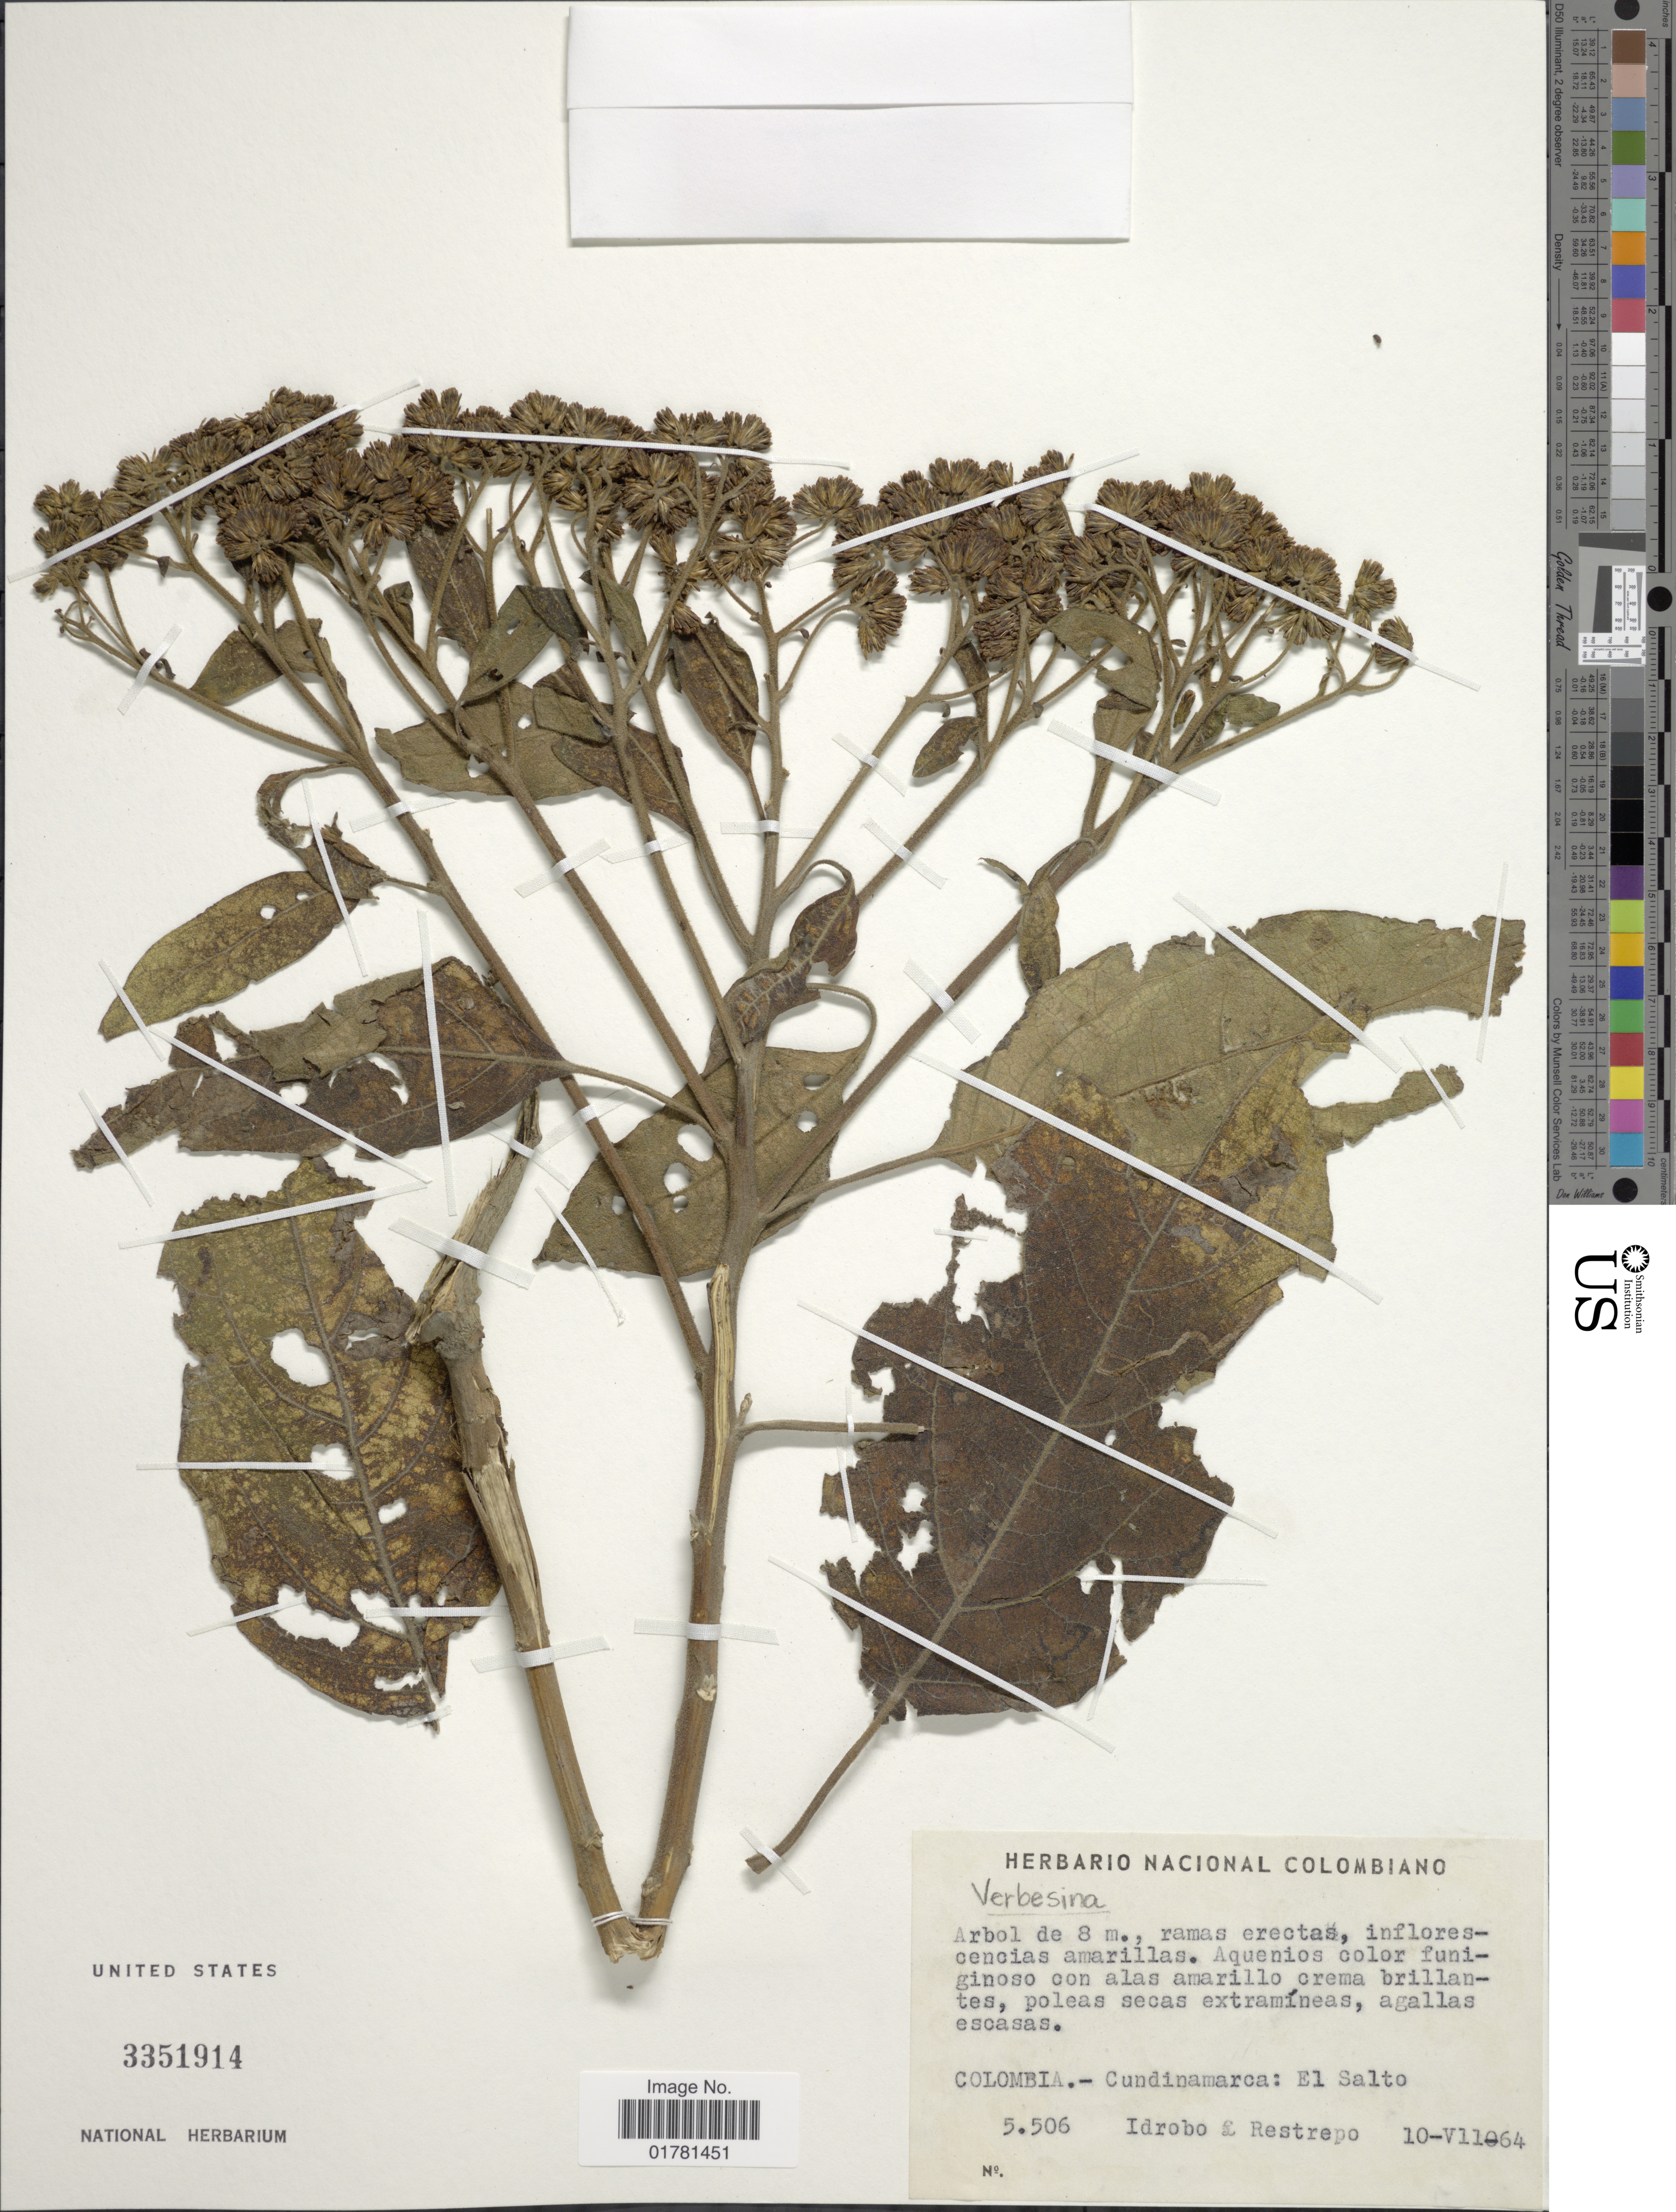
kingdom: Plantae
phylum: Tracheophyta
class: Magnoliopsida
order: Asterales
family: Asteraceae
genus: Verbesina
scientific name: Verbesina sp.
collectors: -- Idrobo & -. Restrepo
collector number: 5506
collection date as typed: Transcribed d/m/y: 10/7/64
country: Colombia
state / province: Cundinamarca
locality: El Salto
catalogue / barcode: US 3351914